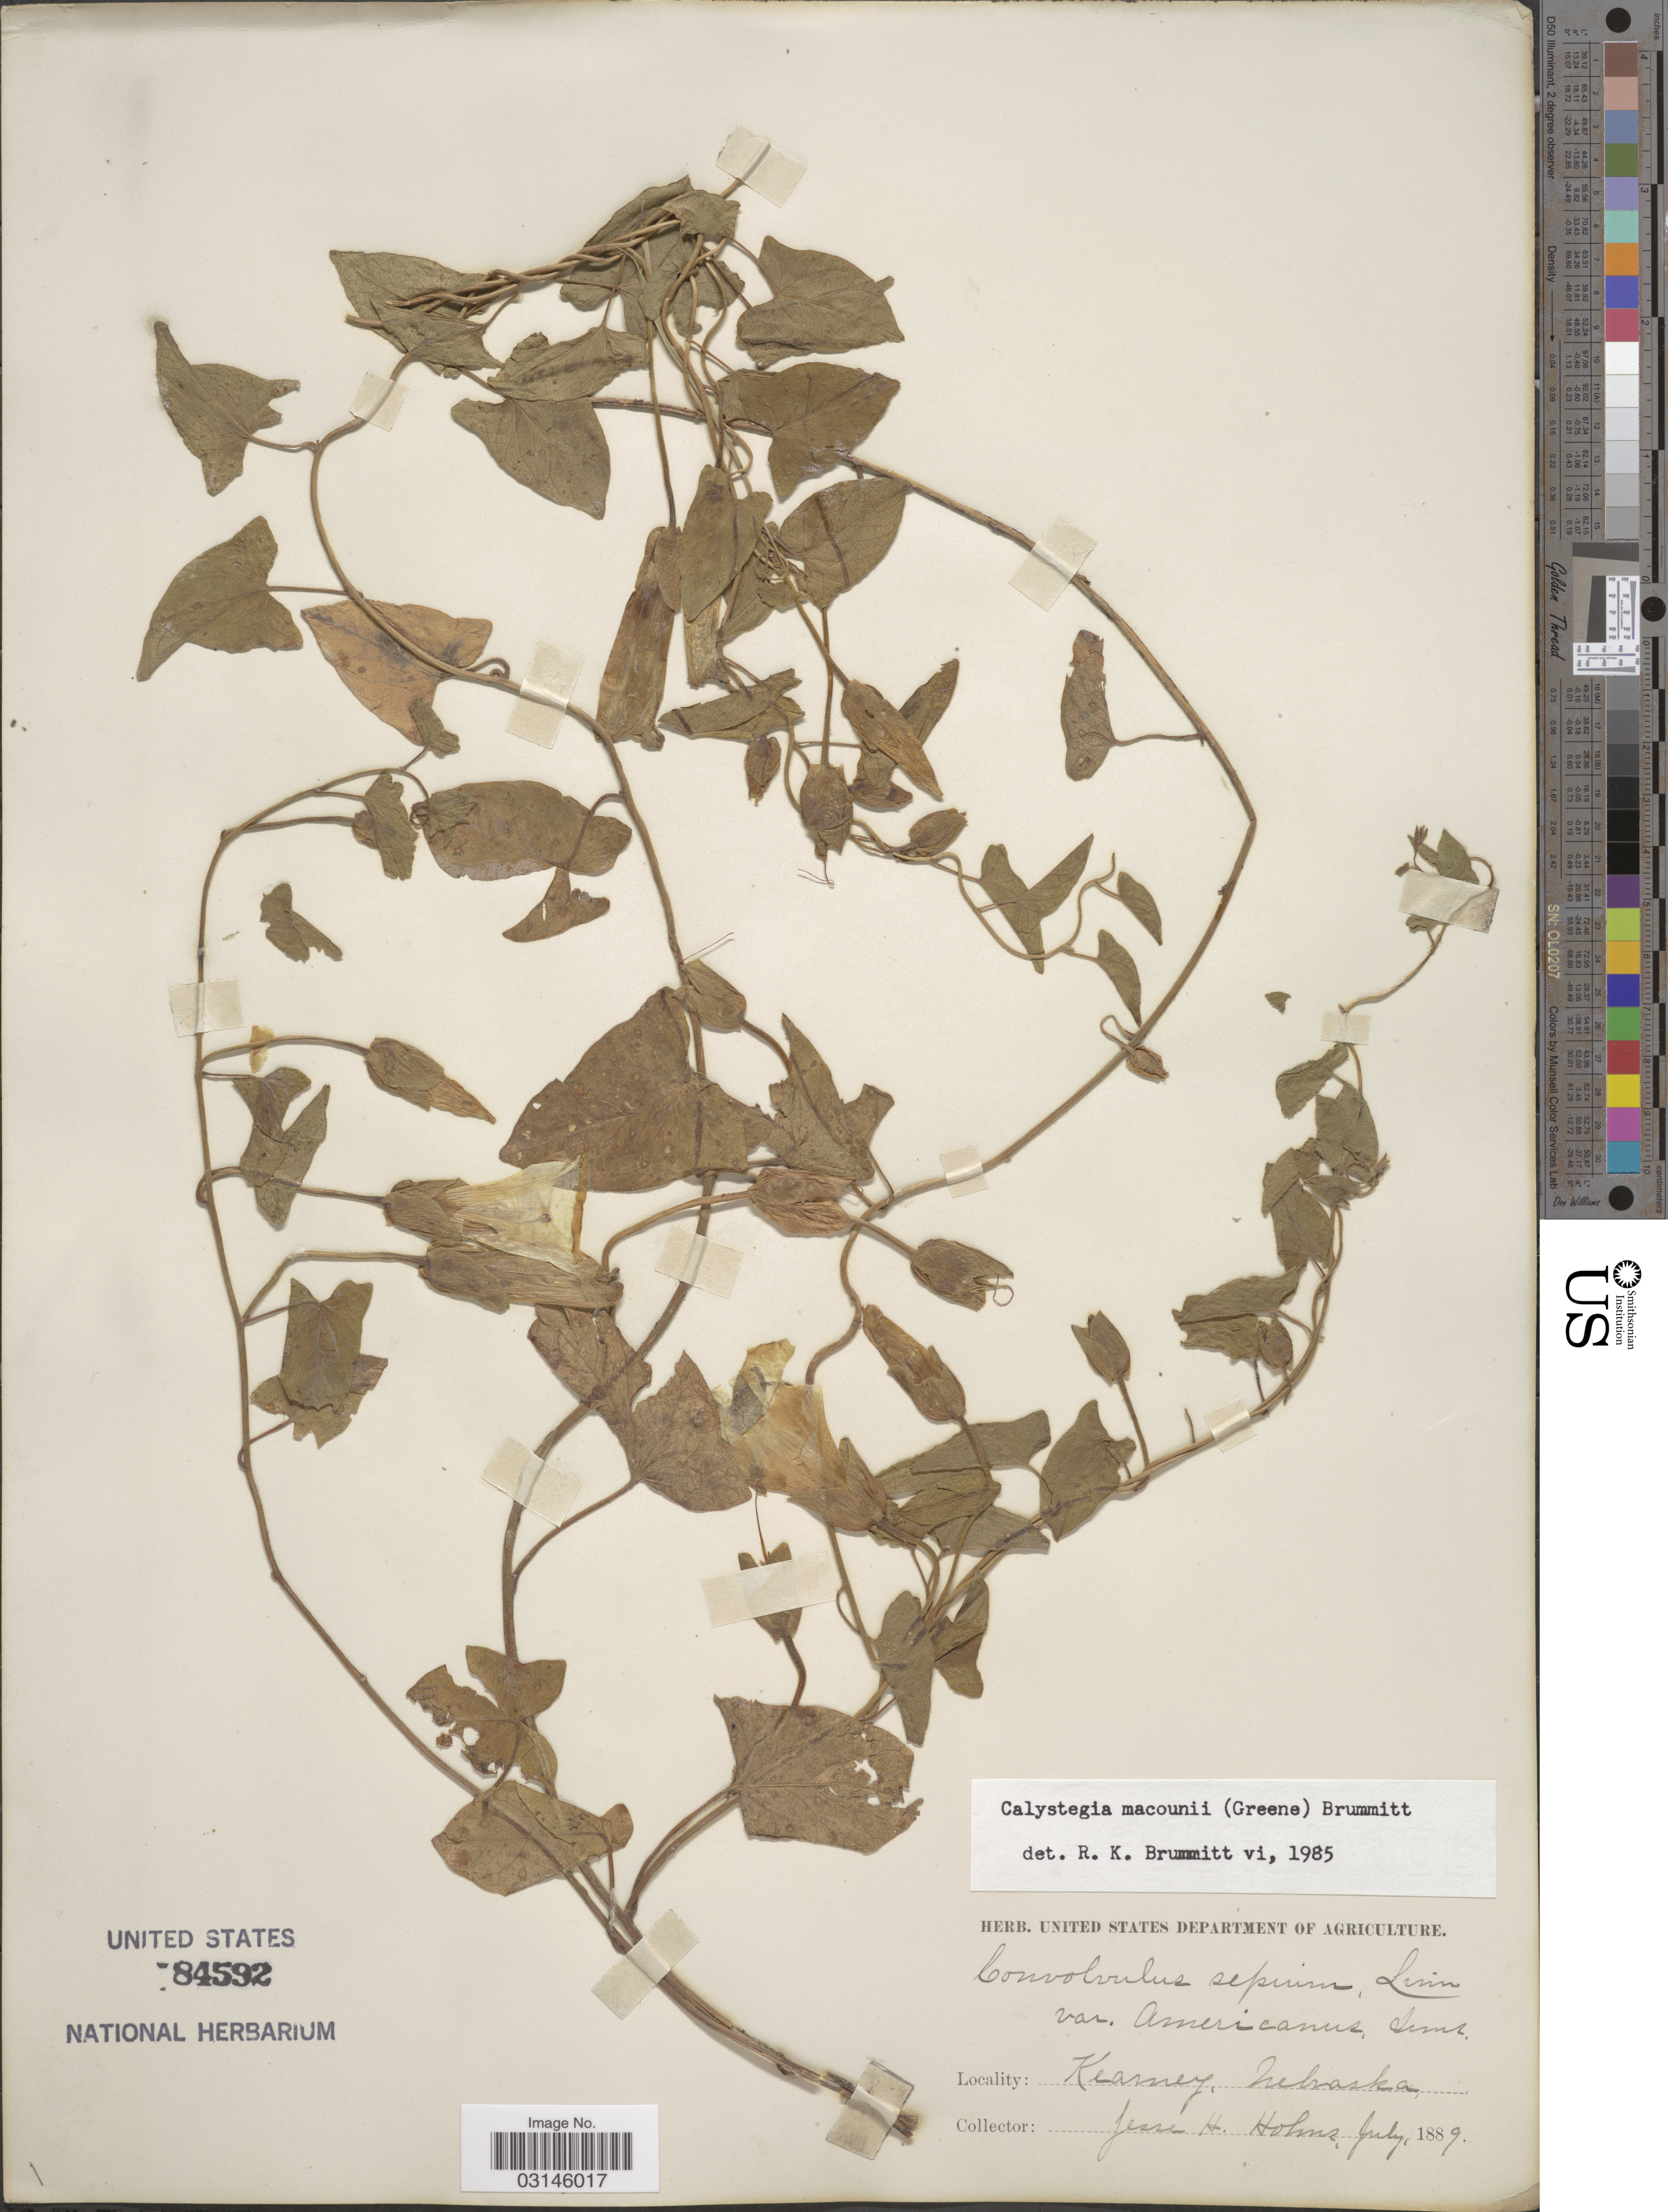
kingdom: Plantae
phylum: Tracheophyta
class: Magnoliopsida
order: Solanales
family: Convolvulaceae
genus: Calystegia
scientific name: Calystegia macounii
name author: (Greene) Brummitt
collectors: J. H. Holms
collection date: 1889-07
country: United States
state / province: Nebraska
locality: Kearney.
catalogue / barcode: US 84592